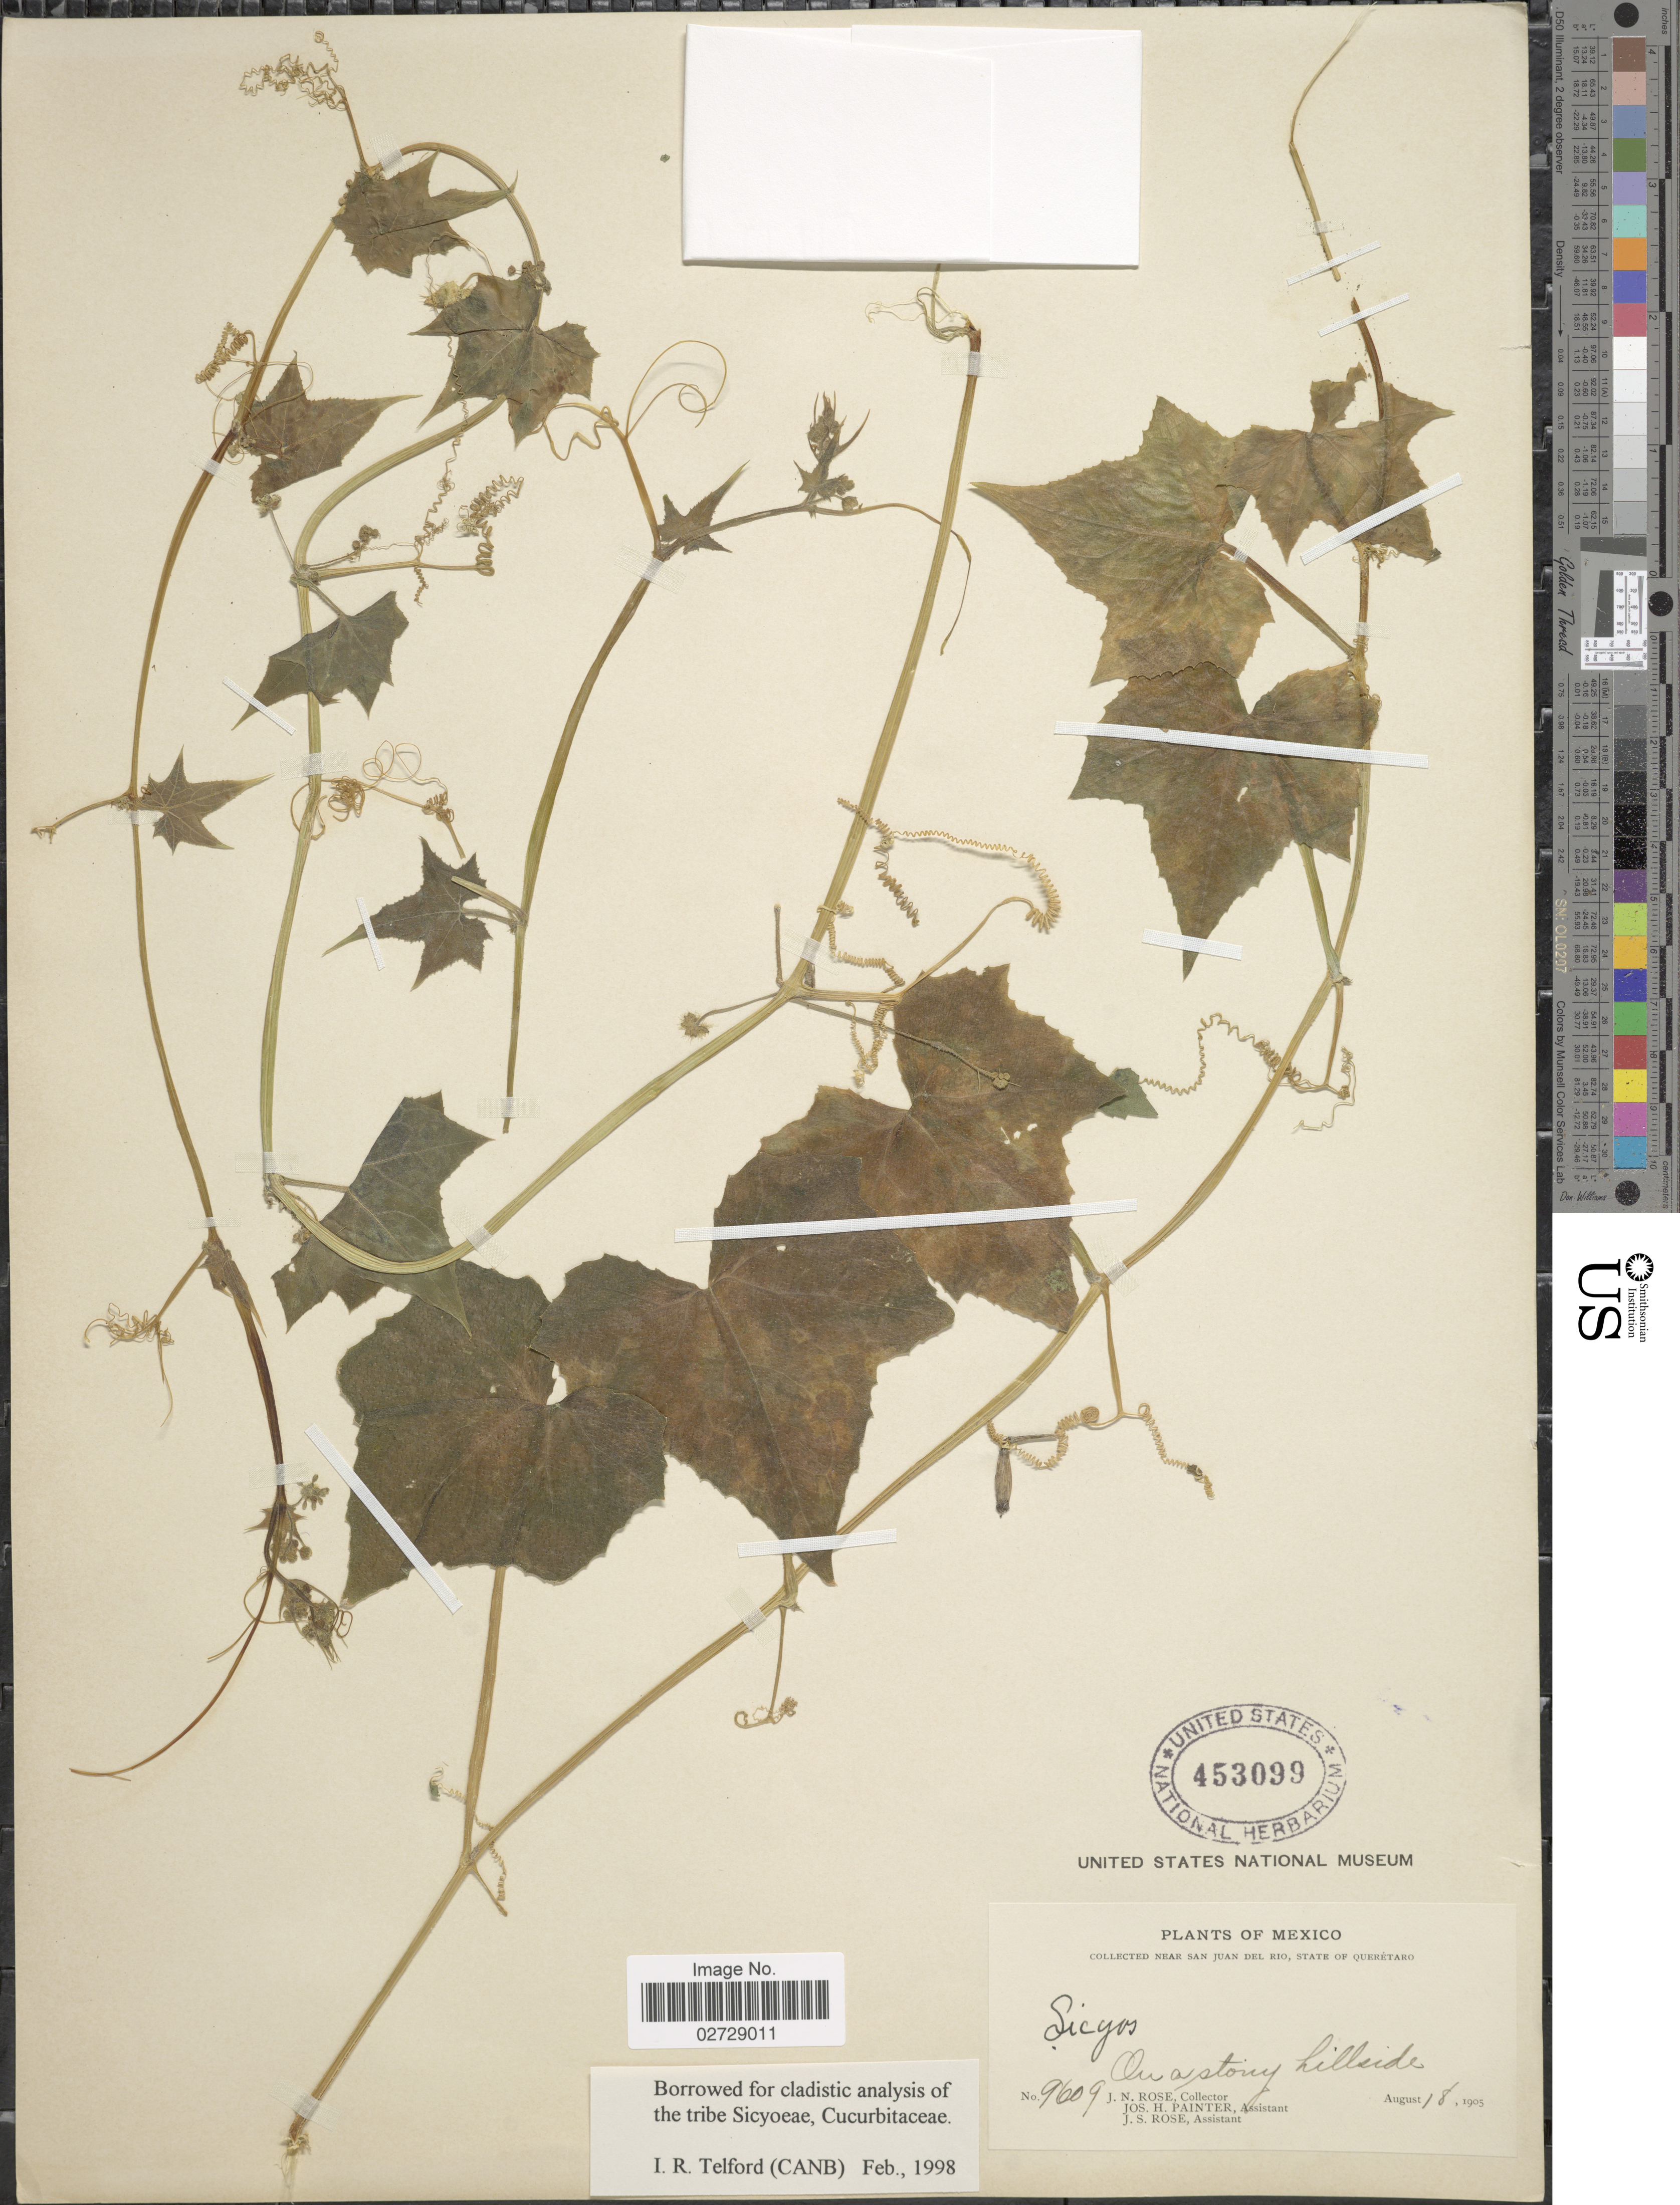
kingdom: Plantae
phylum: Tracheophyta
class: Magnoliopsida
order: Cucurbitales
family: Cucurbitaceae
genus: Sicyos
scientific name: Sicyos sp.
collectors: J. N. Rose, J. H. Painter & J. S. Rose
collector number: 9609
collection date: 1905-08-18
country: Mexico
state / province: Querétaro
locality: Near San Juan Del Rio, On a stony hillside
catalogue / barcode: US 453099